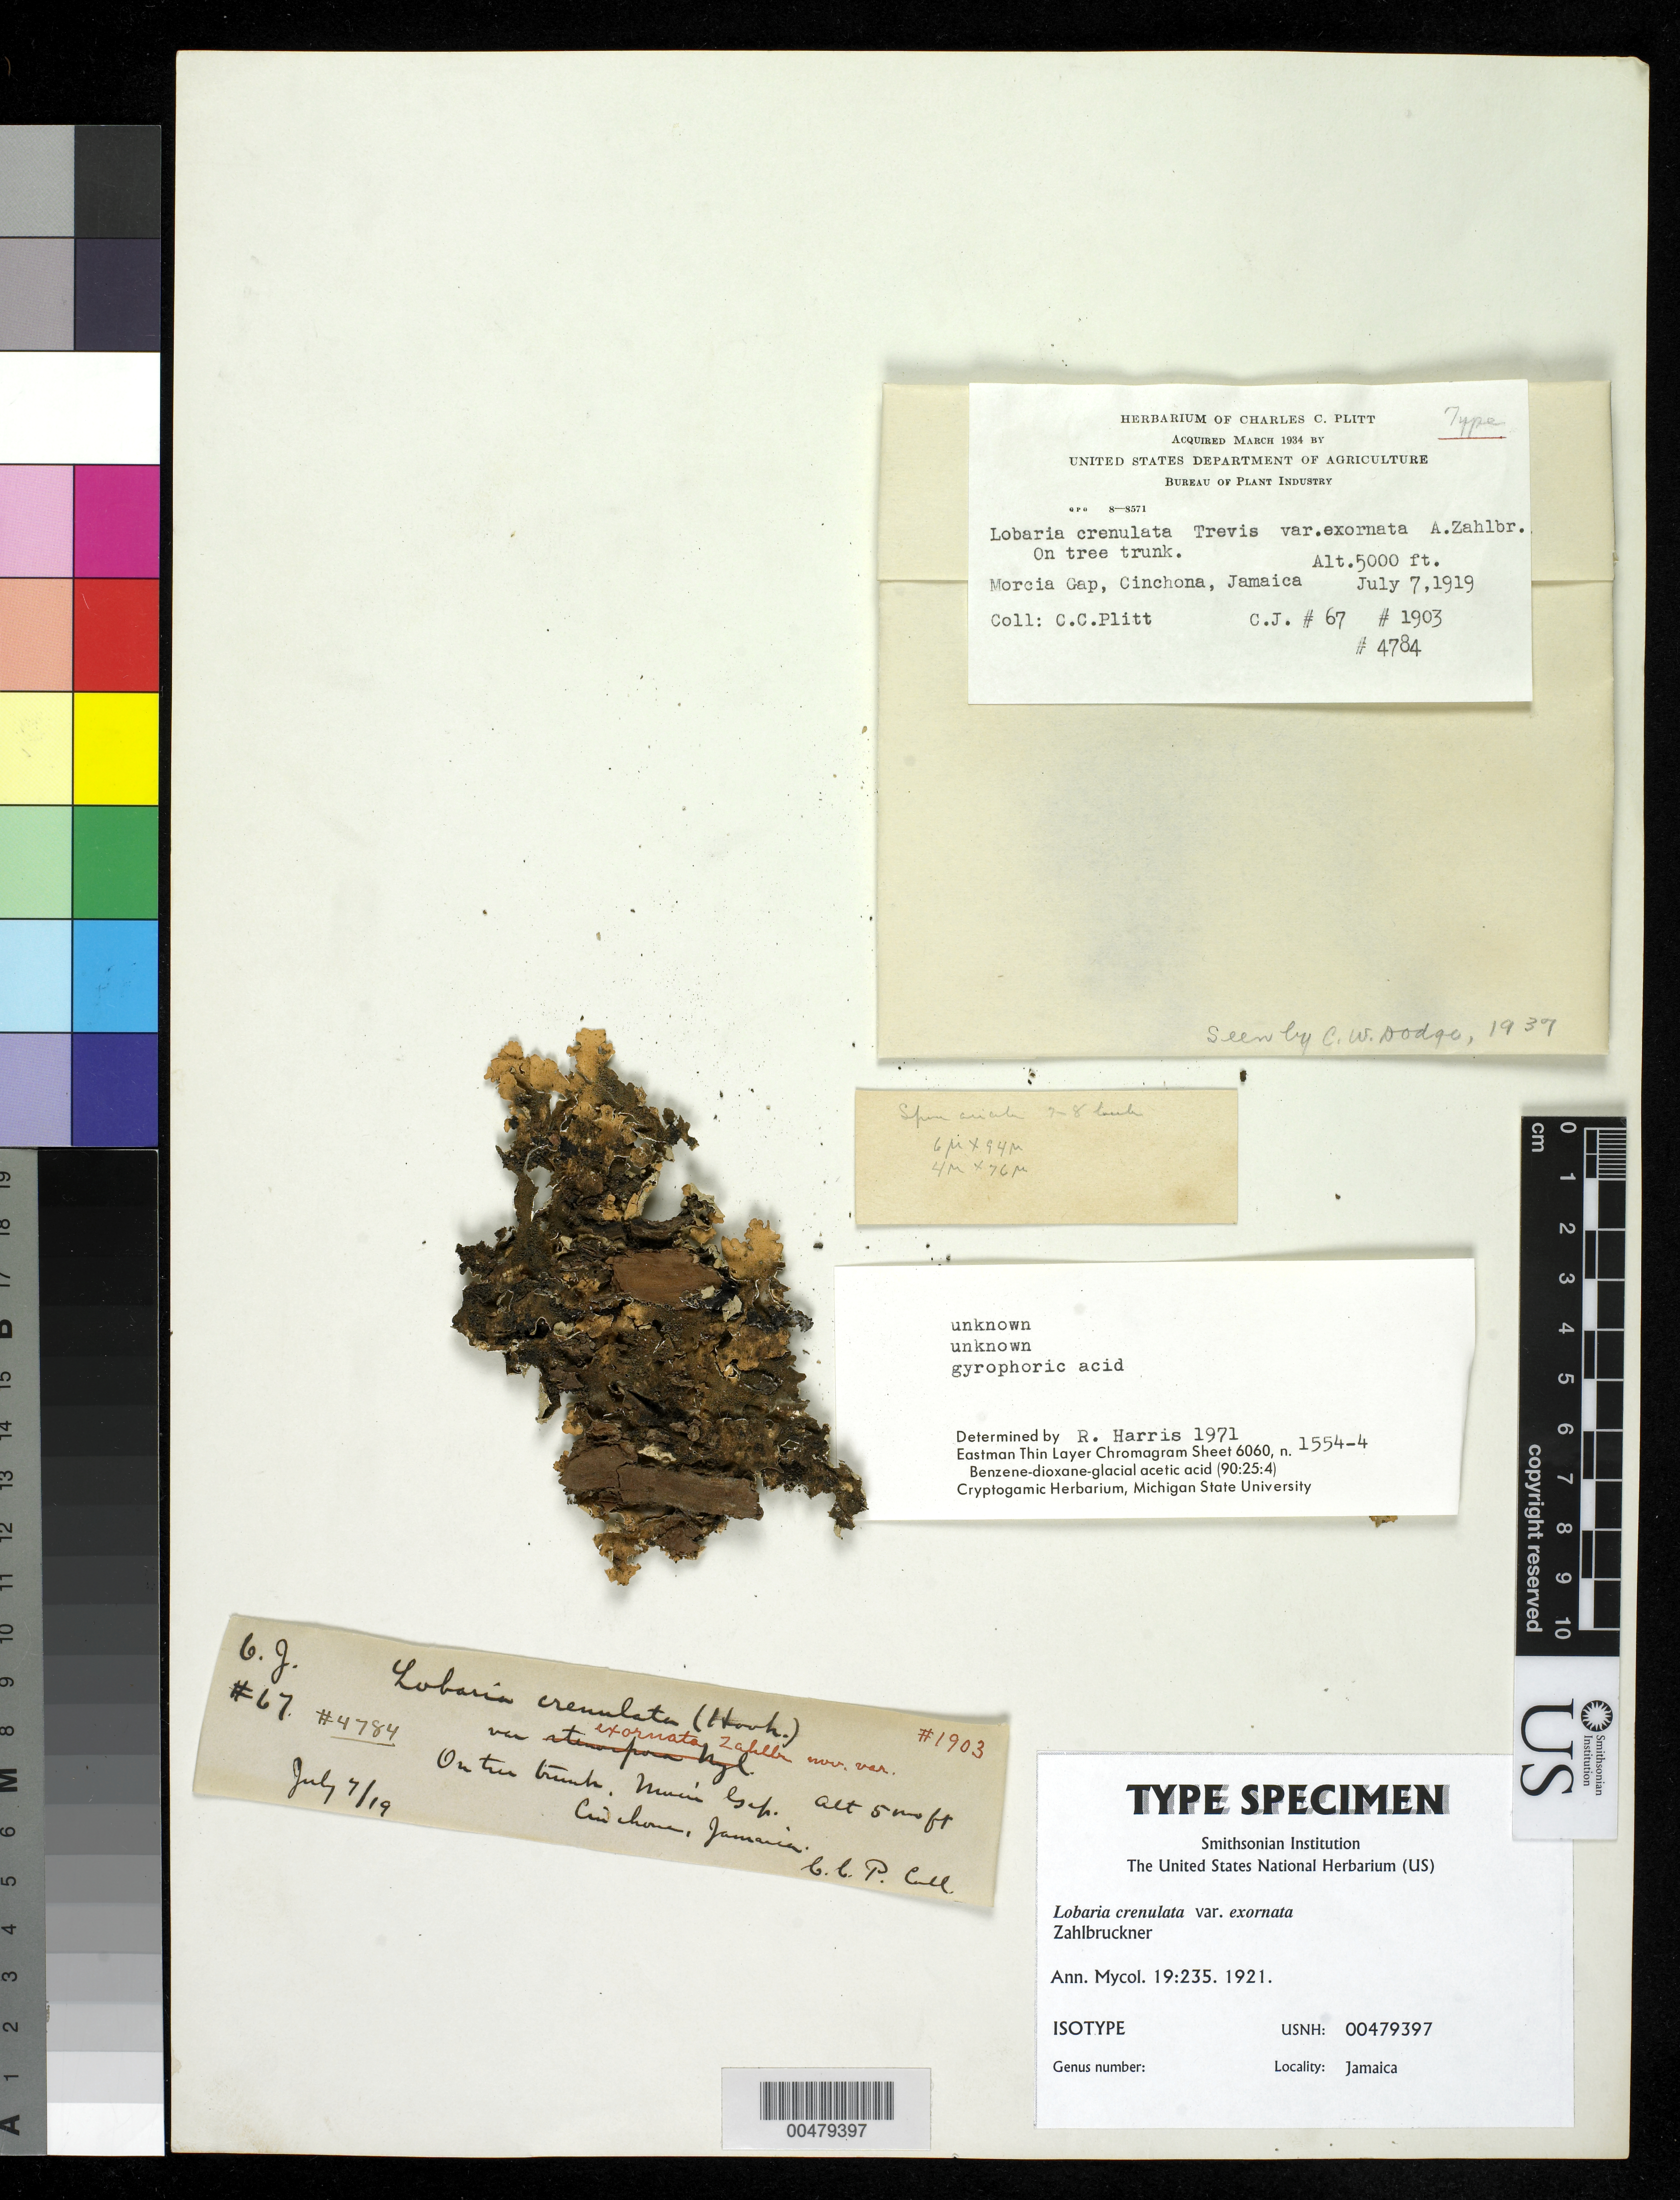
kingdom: Fungi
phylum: Ascomycota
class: Lecanoromycetes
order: Peltigerales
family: Lobariaceae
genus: Lobaria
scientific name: Lobaria crenulata var. exornata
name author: Zahlbr.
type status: Isotype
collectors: C. Plitt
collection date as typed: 07 Jul 1919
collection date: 1919-07-07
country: Jamaica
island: Greater Antilles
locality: Morcia Gap, Cinchona.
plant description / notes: C.J. # 67; # 1903; #4784